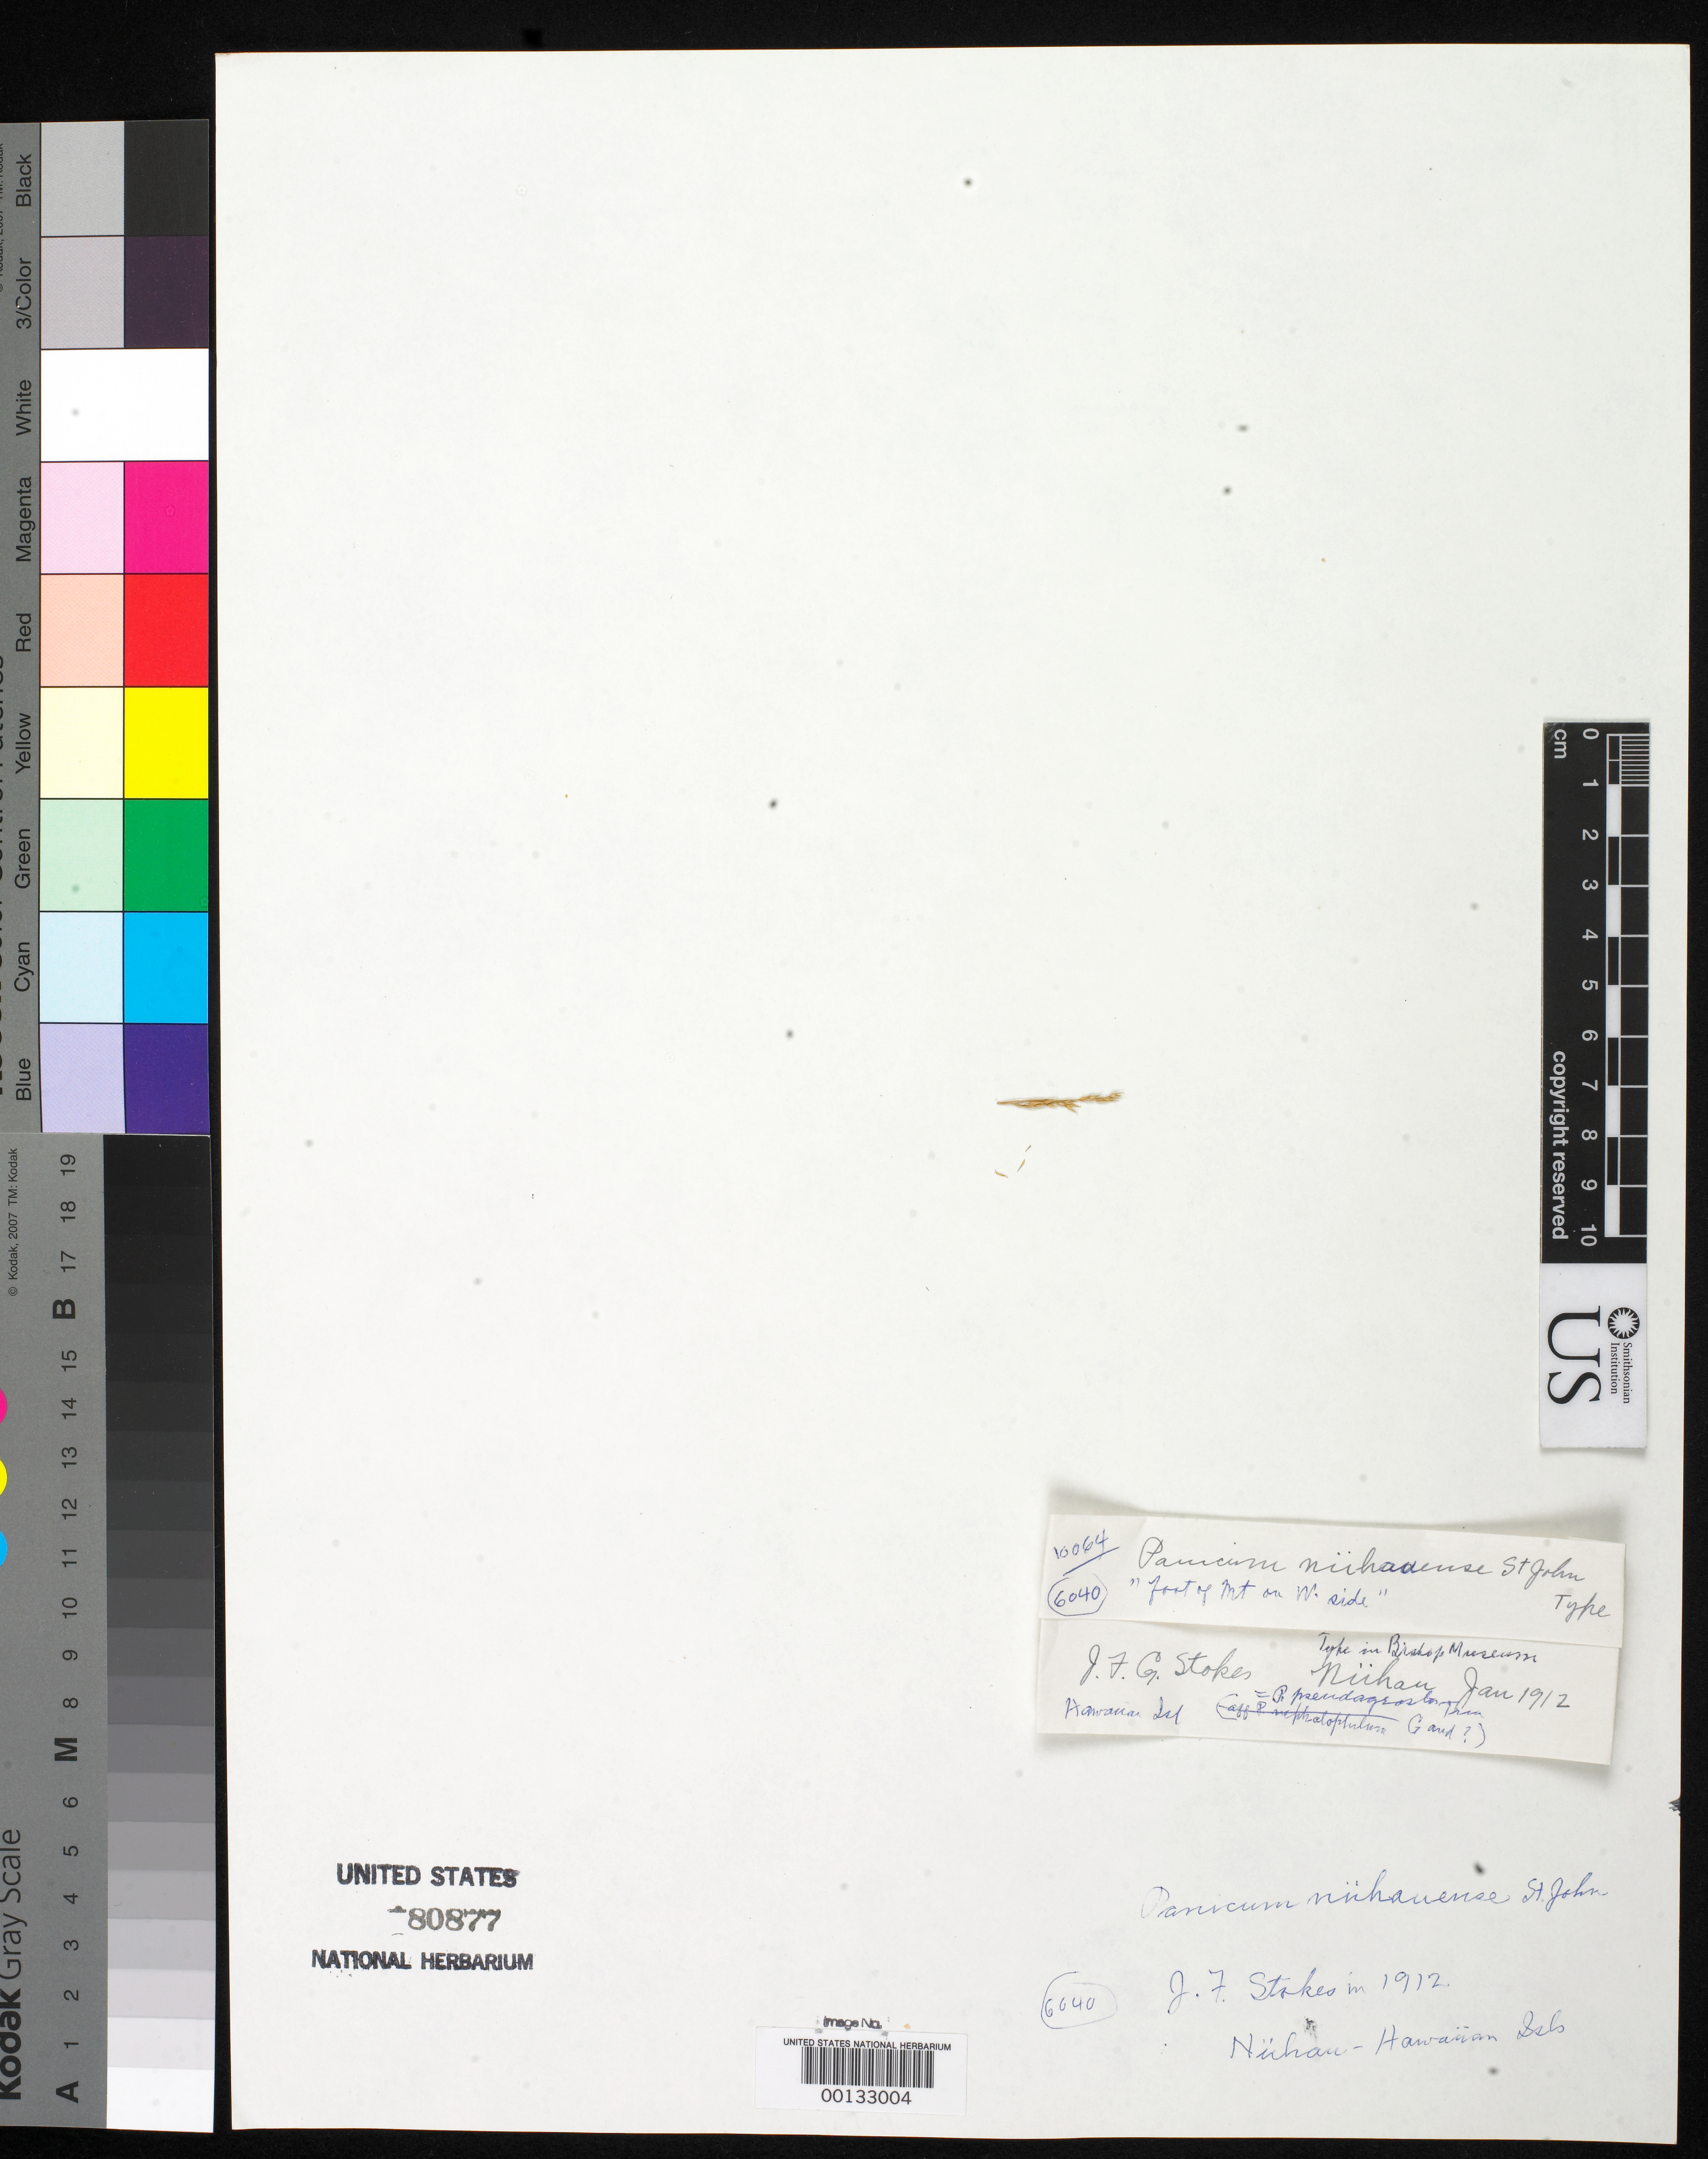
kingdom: Plantae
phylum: Tracheophyta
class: Liliopsida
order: Poales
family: Poaceae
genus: Panicum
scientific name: Panicum niihauense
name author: H. St. John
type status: Isotype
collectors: J. F. G. Stokes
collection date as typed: Jan 1912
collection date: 1912-01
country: United States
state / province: Hawaii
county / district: Kauai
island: Ni'ihau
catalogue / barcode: US 80877